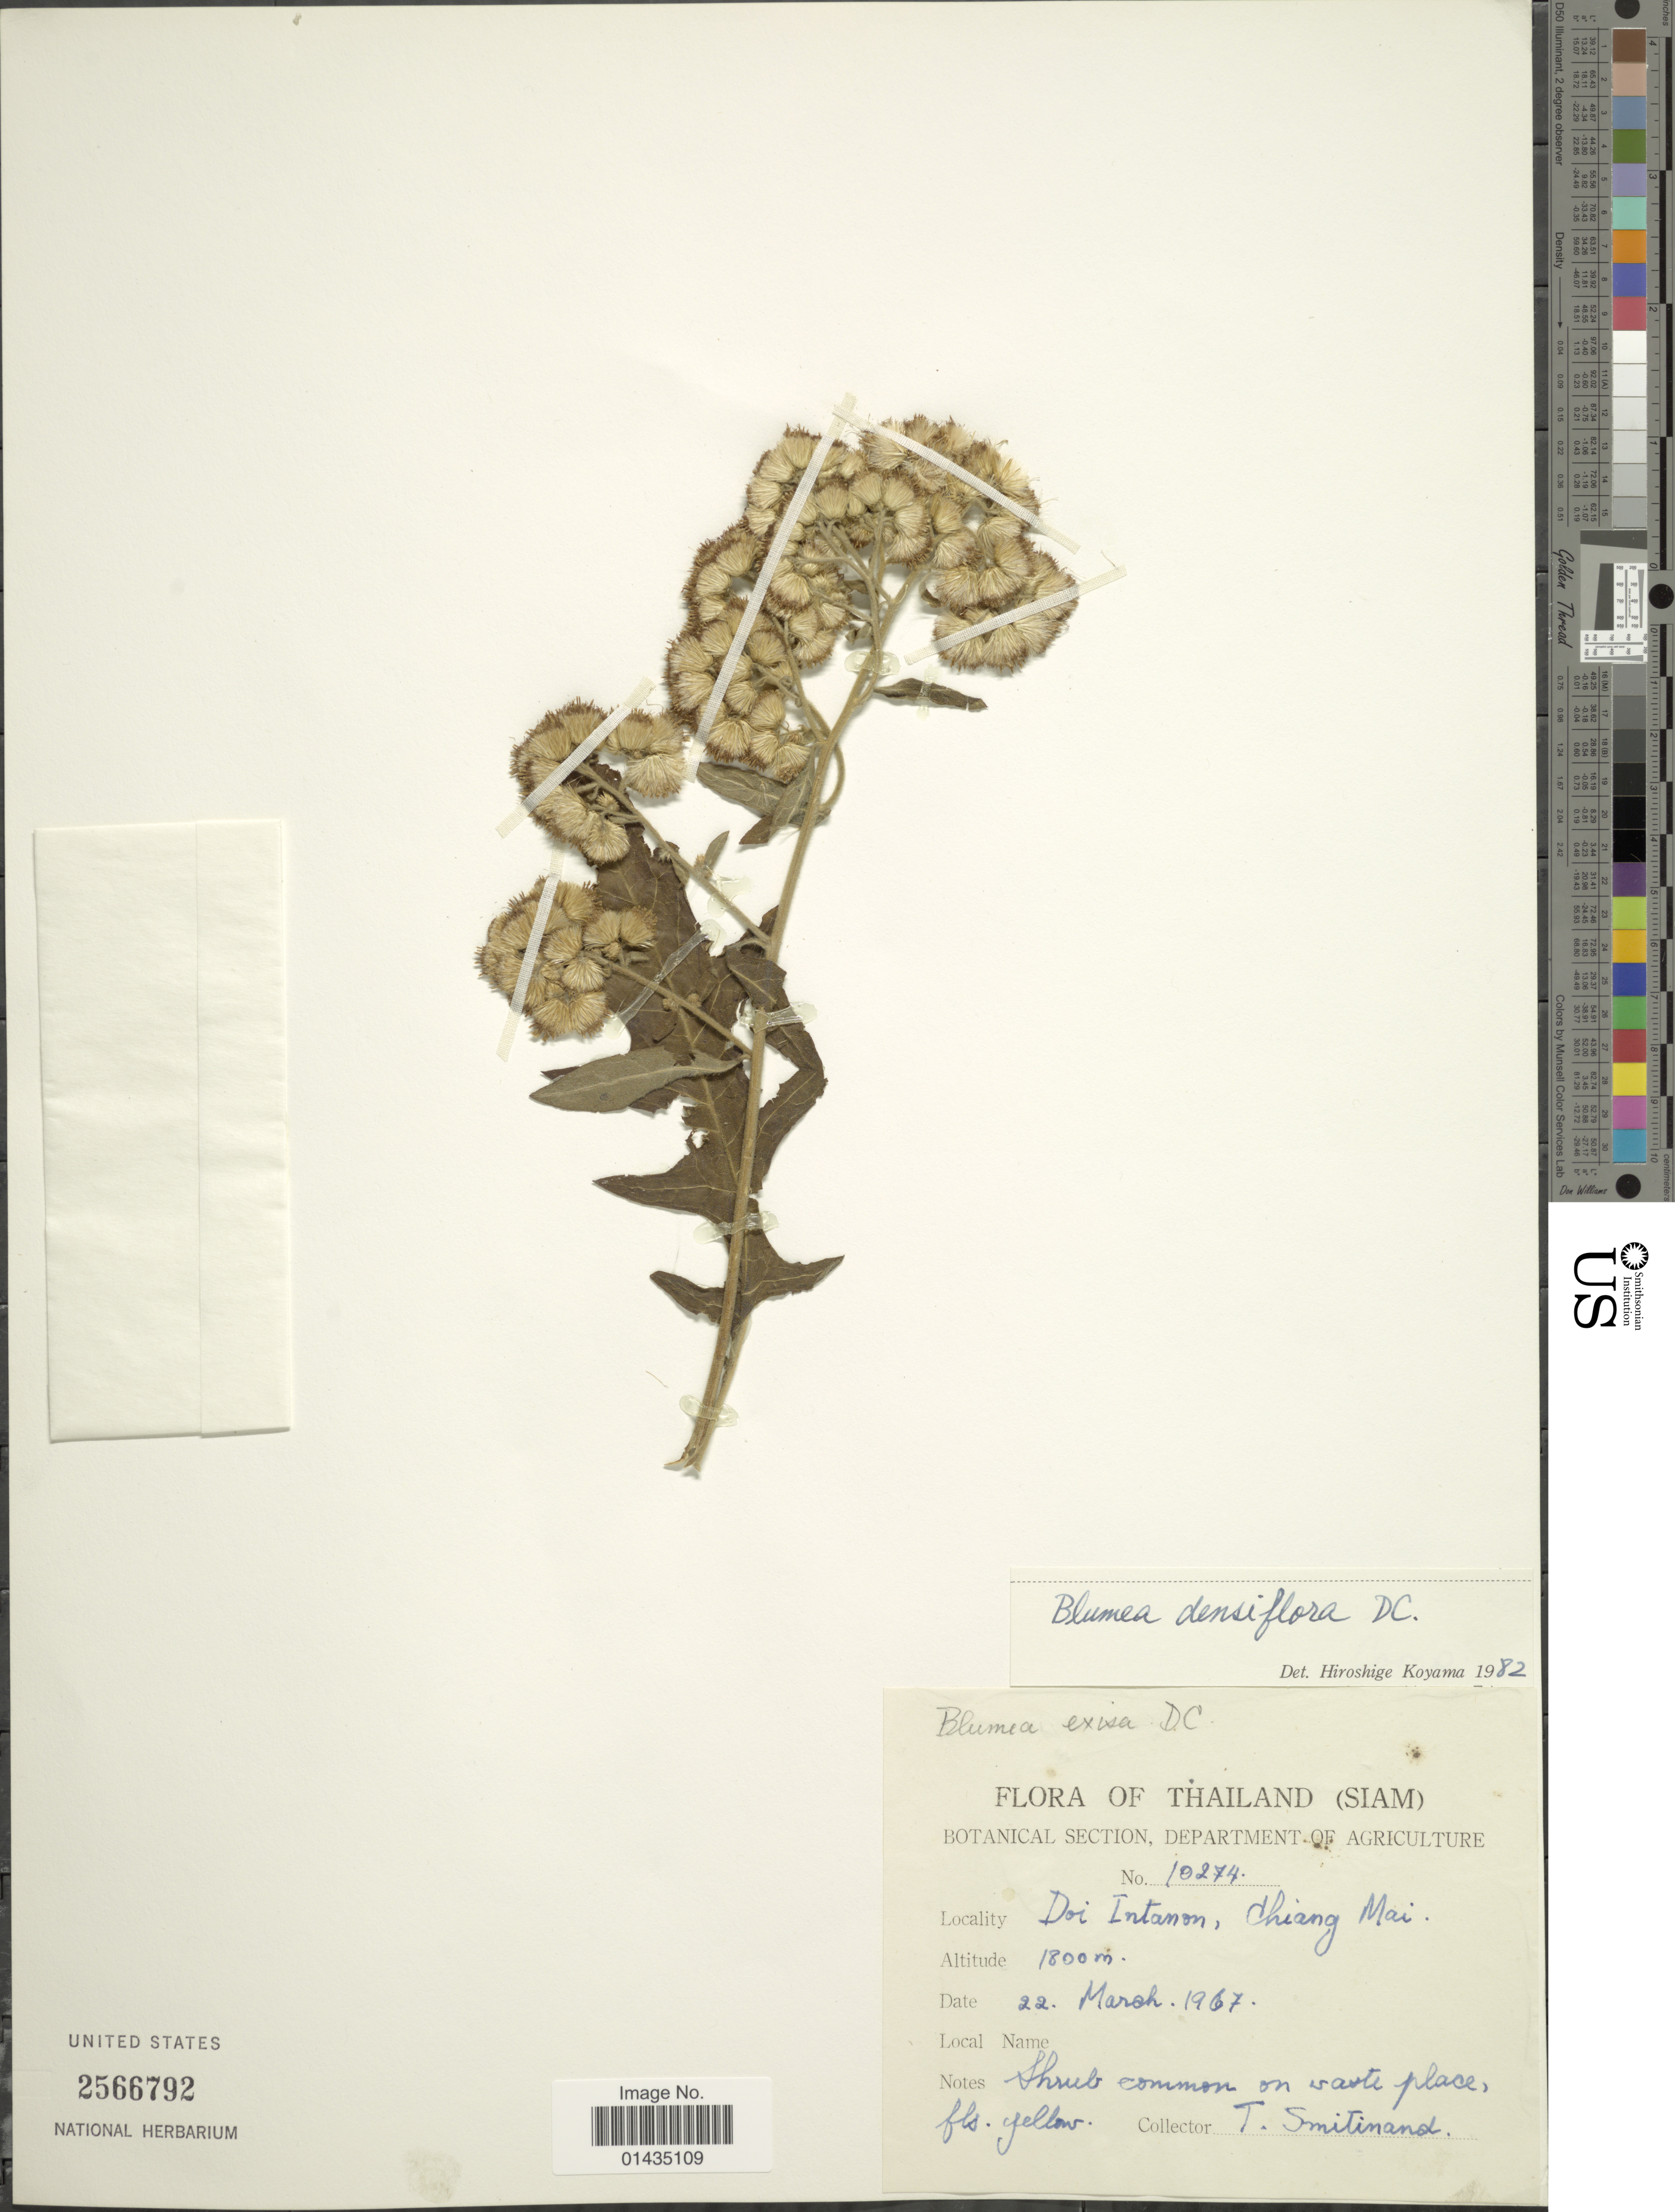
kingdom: Plantae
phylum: Tracheophyta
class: Magnoliopsida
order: Asterales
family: Asteraceae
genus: Blumea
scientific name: Blumea densiflora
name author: DC.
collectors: T. Smitinand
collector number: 10274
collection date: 1967-03-22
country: Thailand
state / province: Chiang Mai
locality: Siam, Doi Intanon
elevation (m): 1800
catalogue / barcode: US 2566792